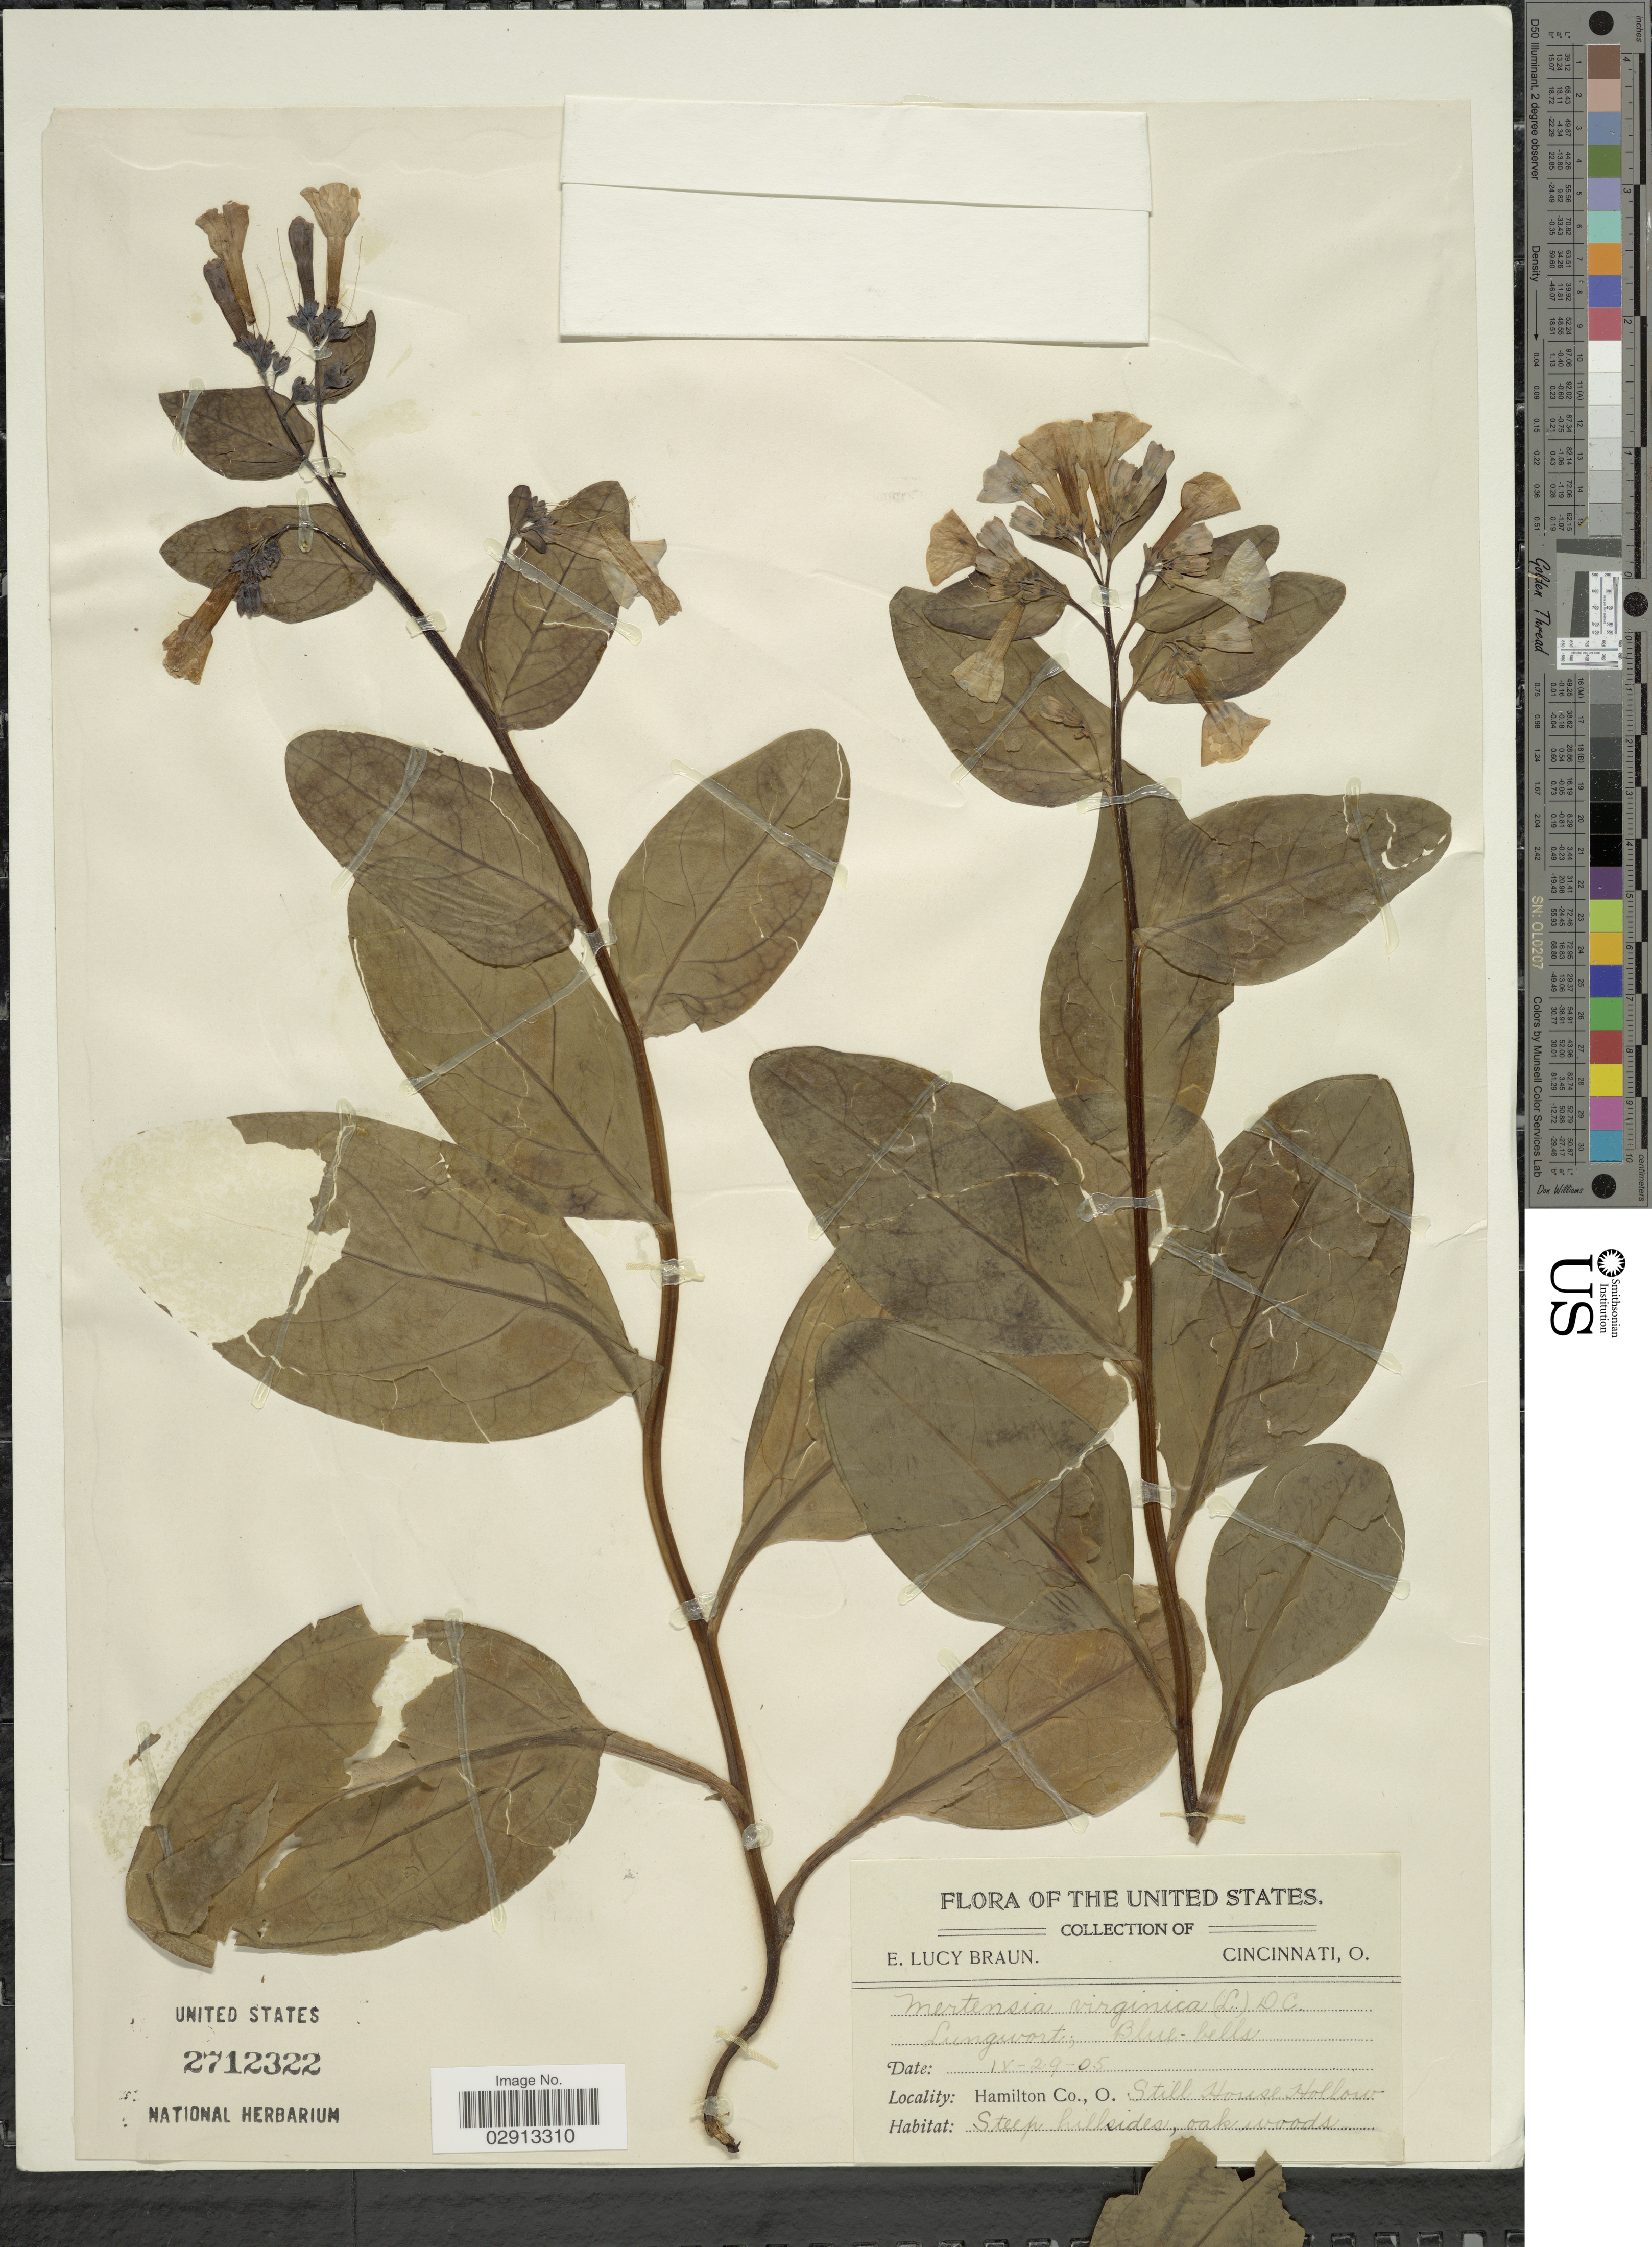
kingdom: Plantae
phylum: Tracheophyta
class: Magnoliopsida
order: Boraginales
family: Boraginaceae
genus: Mertensia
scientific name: Mertensia virginica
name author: (L.) Pers. ex Link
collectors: E. L. Braun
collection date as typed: Transcribed d/m/y: 29/4/5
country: United States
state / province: Ohio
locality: The United States. Hamilton Co. Still House Hollow. Steep hillsides, oak woods.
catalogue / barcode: US 2712322